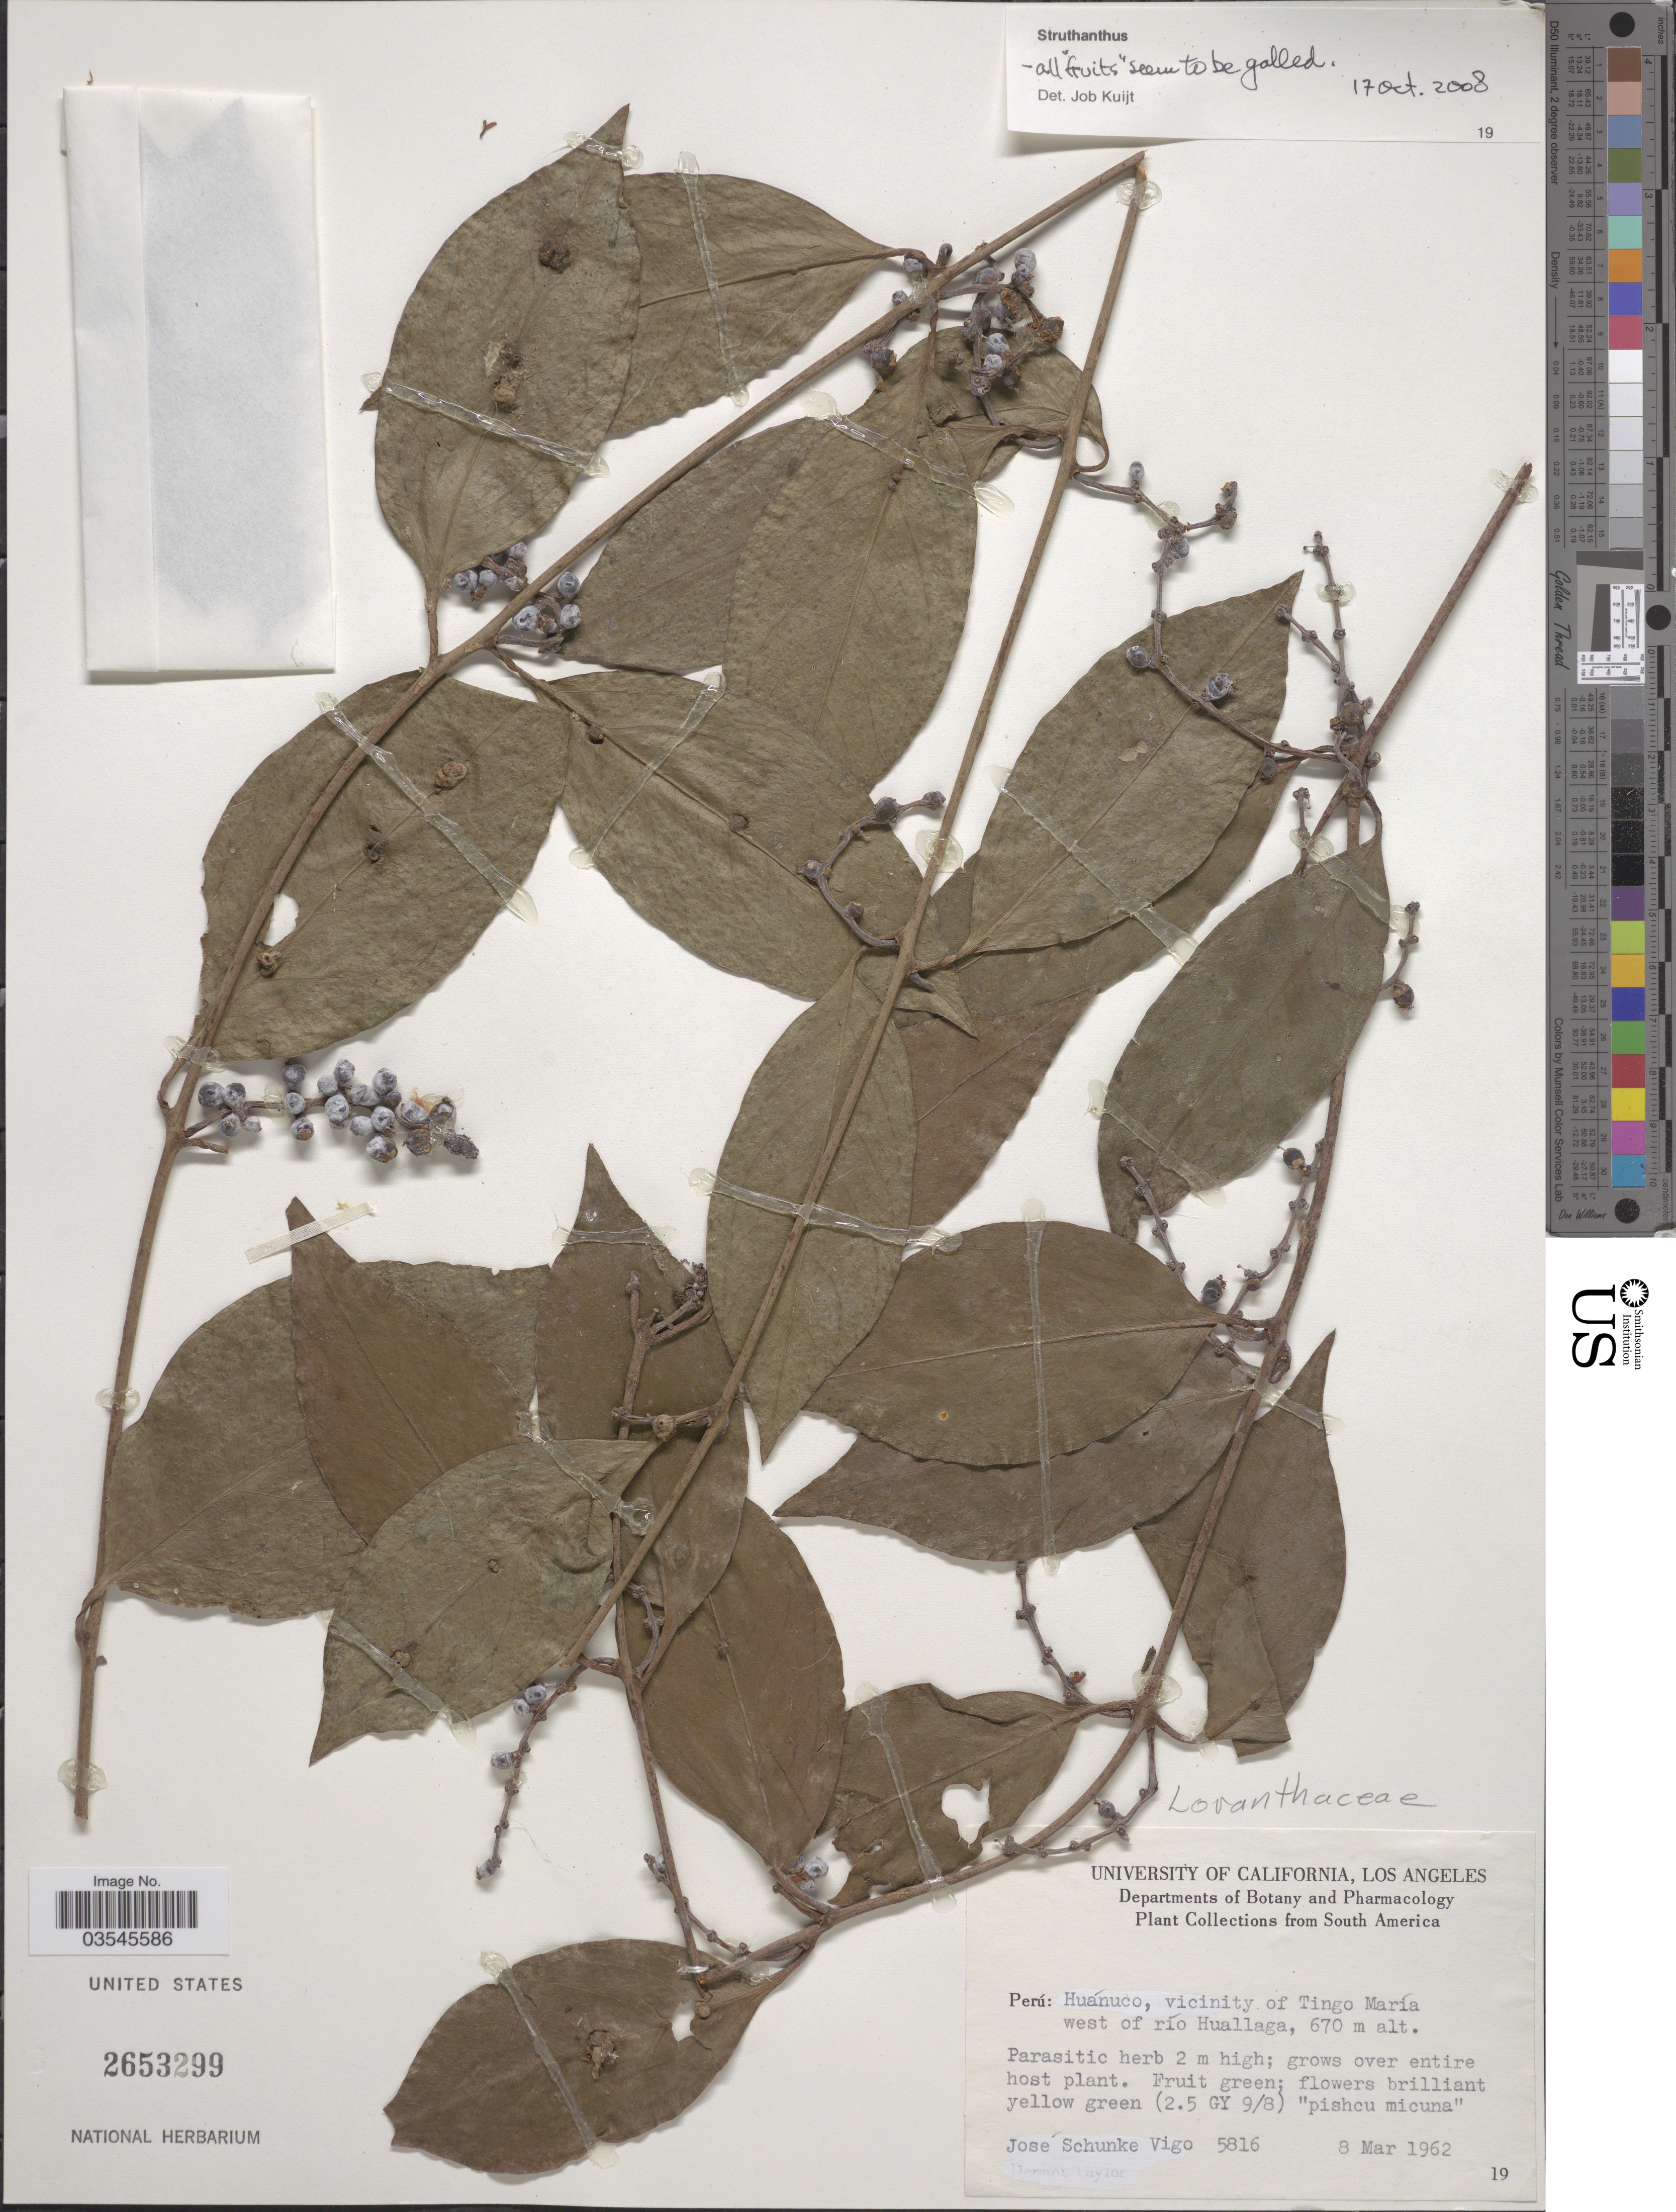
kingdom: Plantae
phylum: Tracheophyta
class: Magnoliopsida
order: Santalales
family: Loranthaceae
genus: Struthanthus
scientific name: Struthanthus sp.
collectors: J. Schunke Vigo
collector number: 5816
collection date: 1962-03-08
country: Peru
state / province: Huánuco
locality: Vicinity of Tingo María west of río Huallaga.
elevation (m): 670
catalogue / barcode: US 2653299